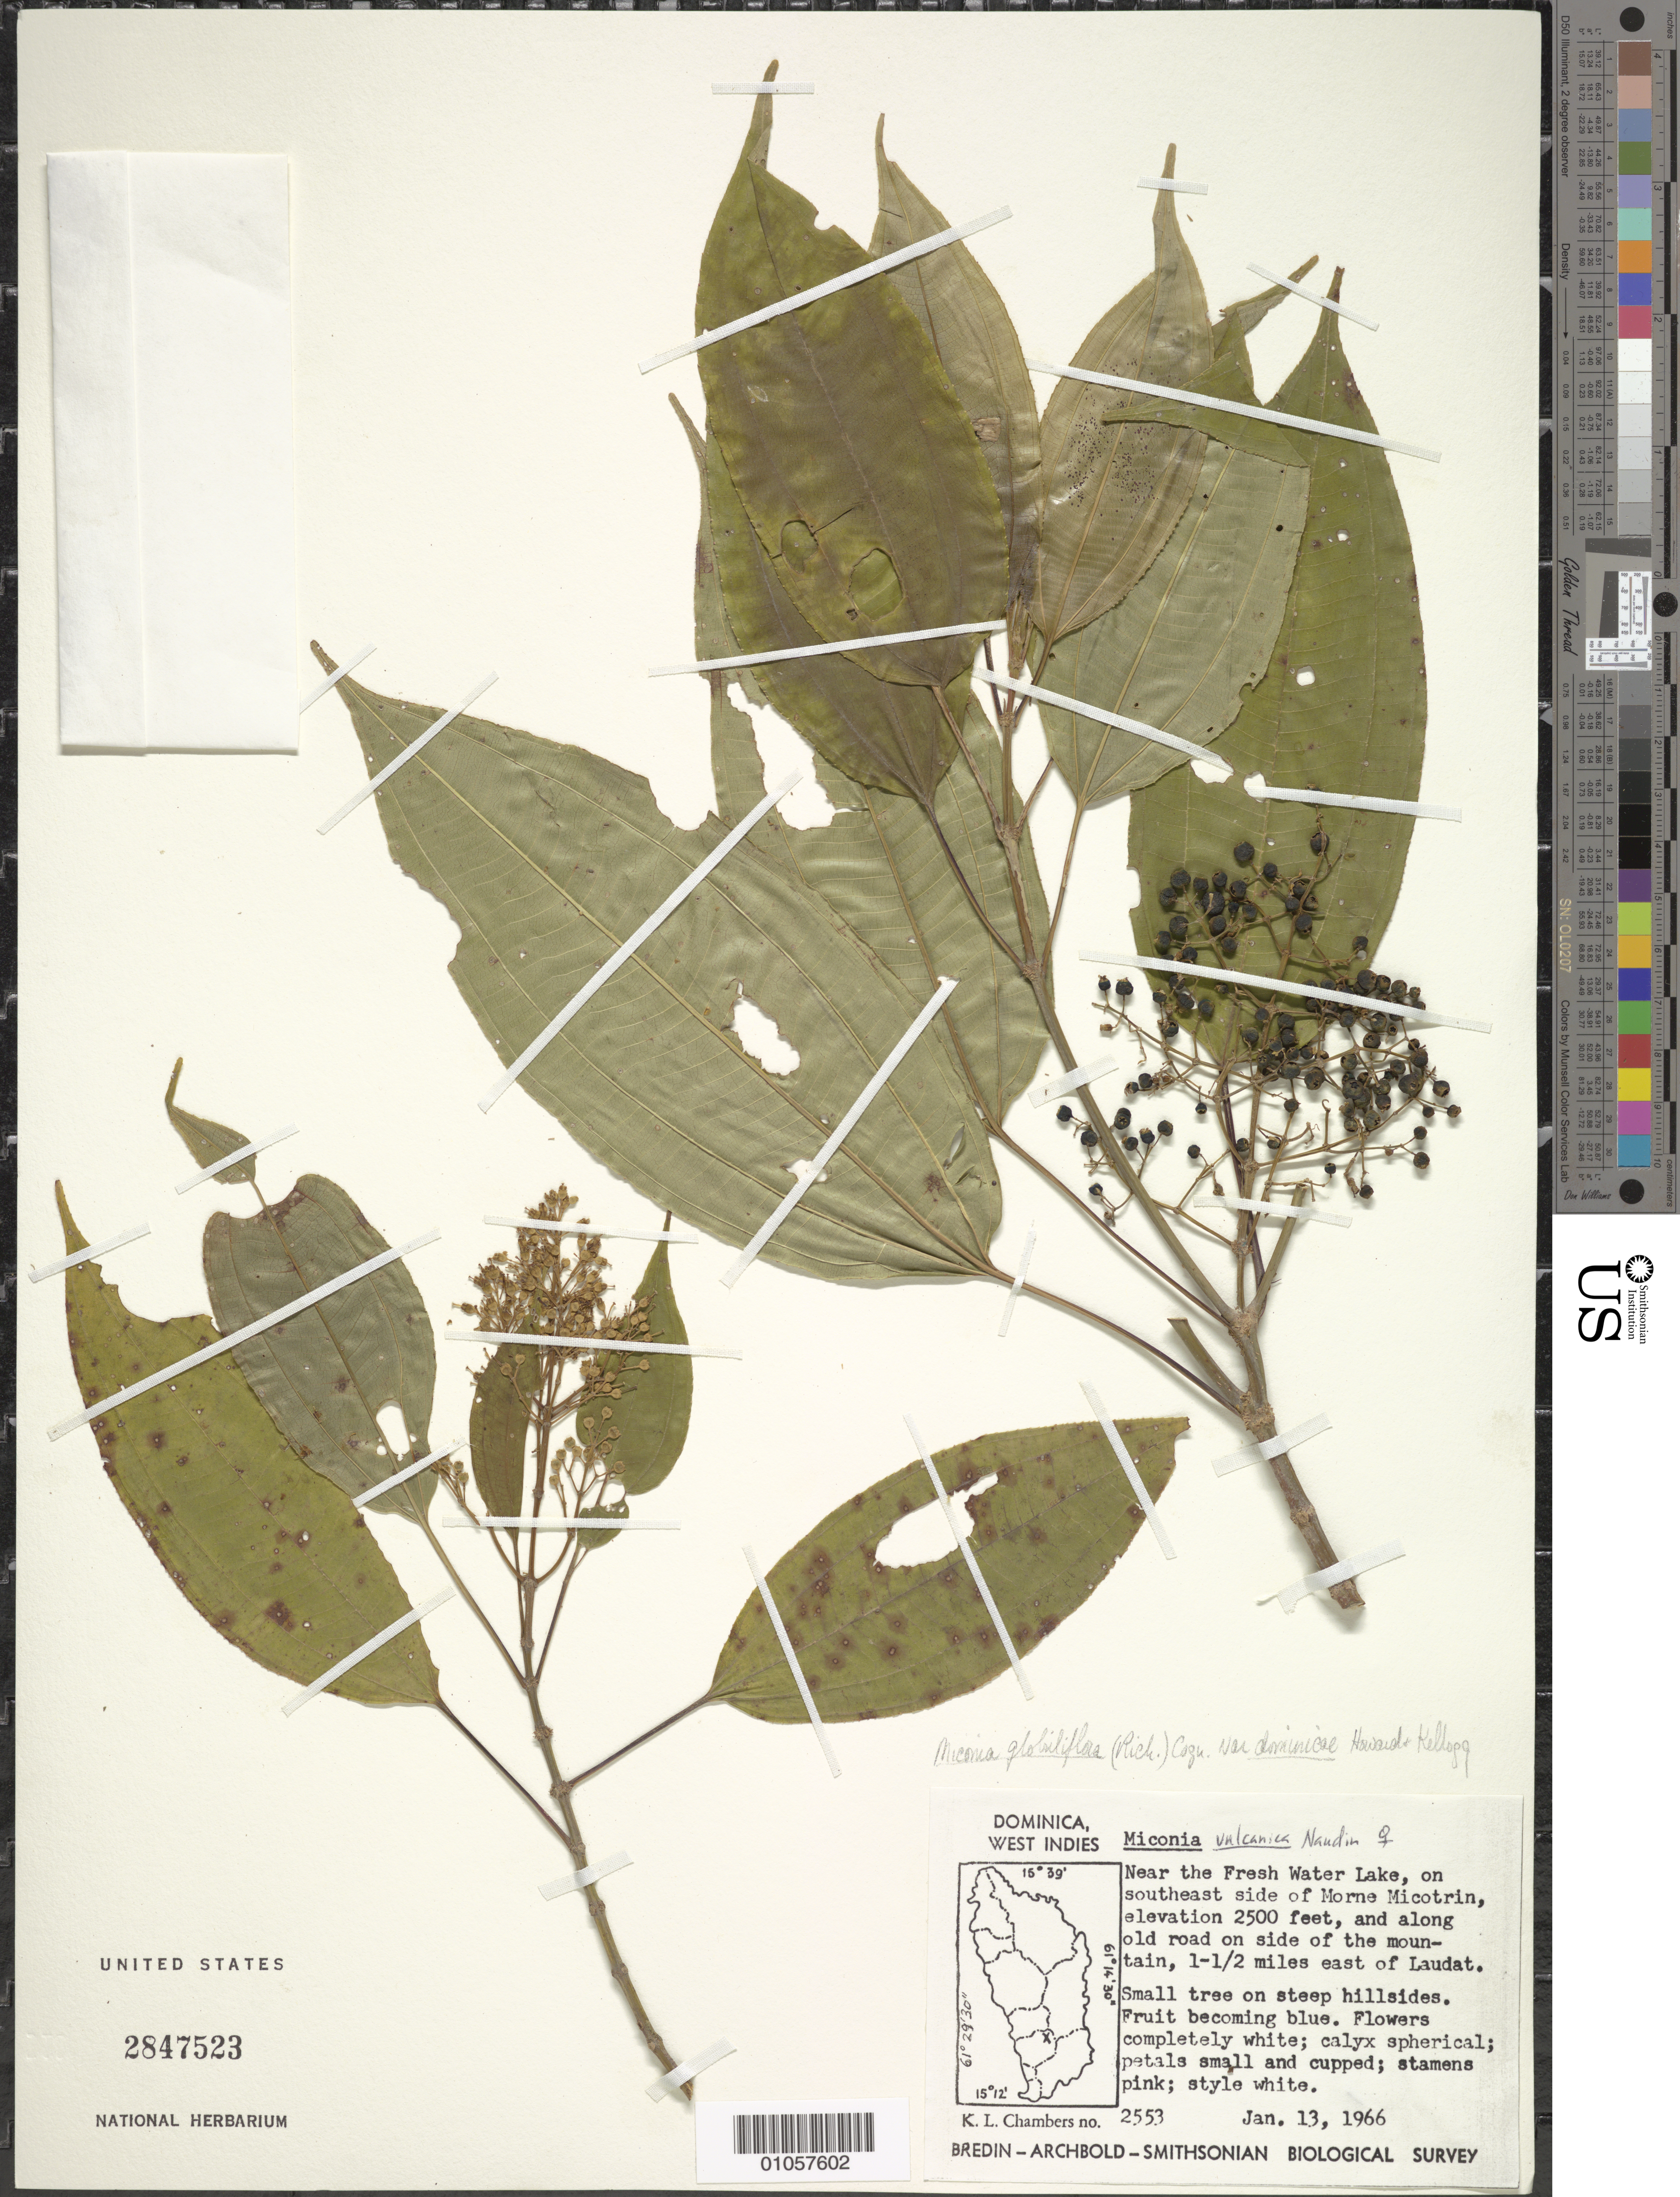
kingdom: Plantae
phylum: Tracheophyta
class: Magnoliopsida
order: Myrtales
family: Melastomataceae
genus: Miconia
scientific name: Miconia globuliflora var. dominicae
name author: R.A. Howard & E.A. Kellogg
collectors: K. L. Chambers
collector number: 2553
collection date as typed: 13 Jan 1966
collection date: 1966-01-13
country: Dominica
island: Dominica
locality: Morne Micotrin, on SE side, near the Fresh Water Lake, and along old road on side of the mountain, 1.5 miles east of Laudat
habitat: On steep hillsides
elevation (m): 762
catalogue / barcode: US 2847523